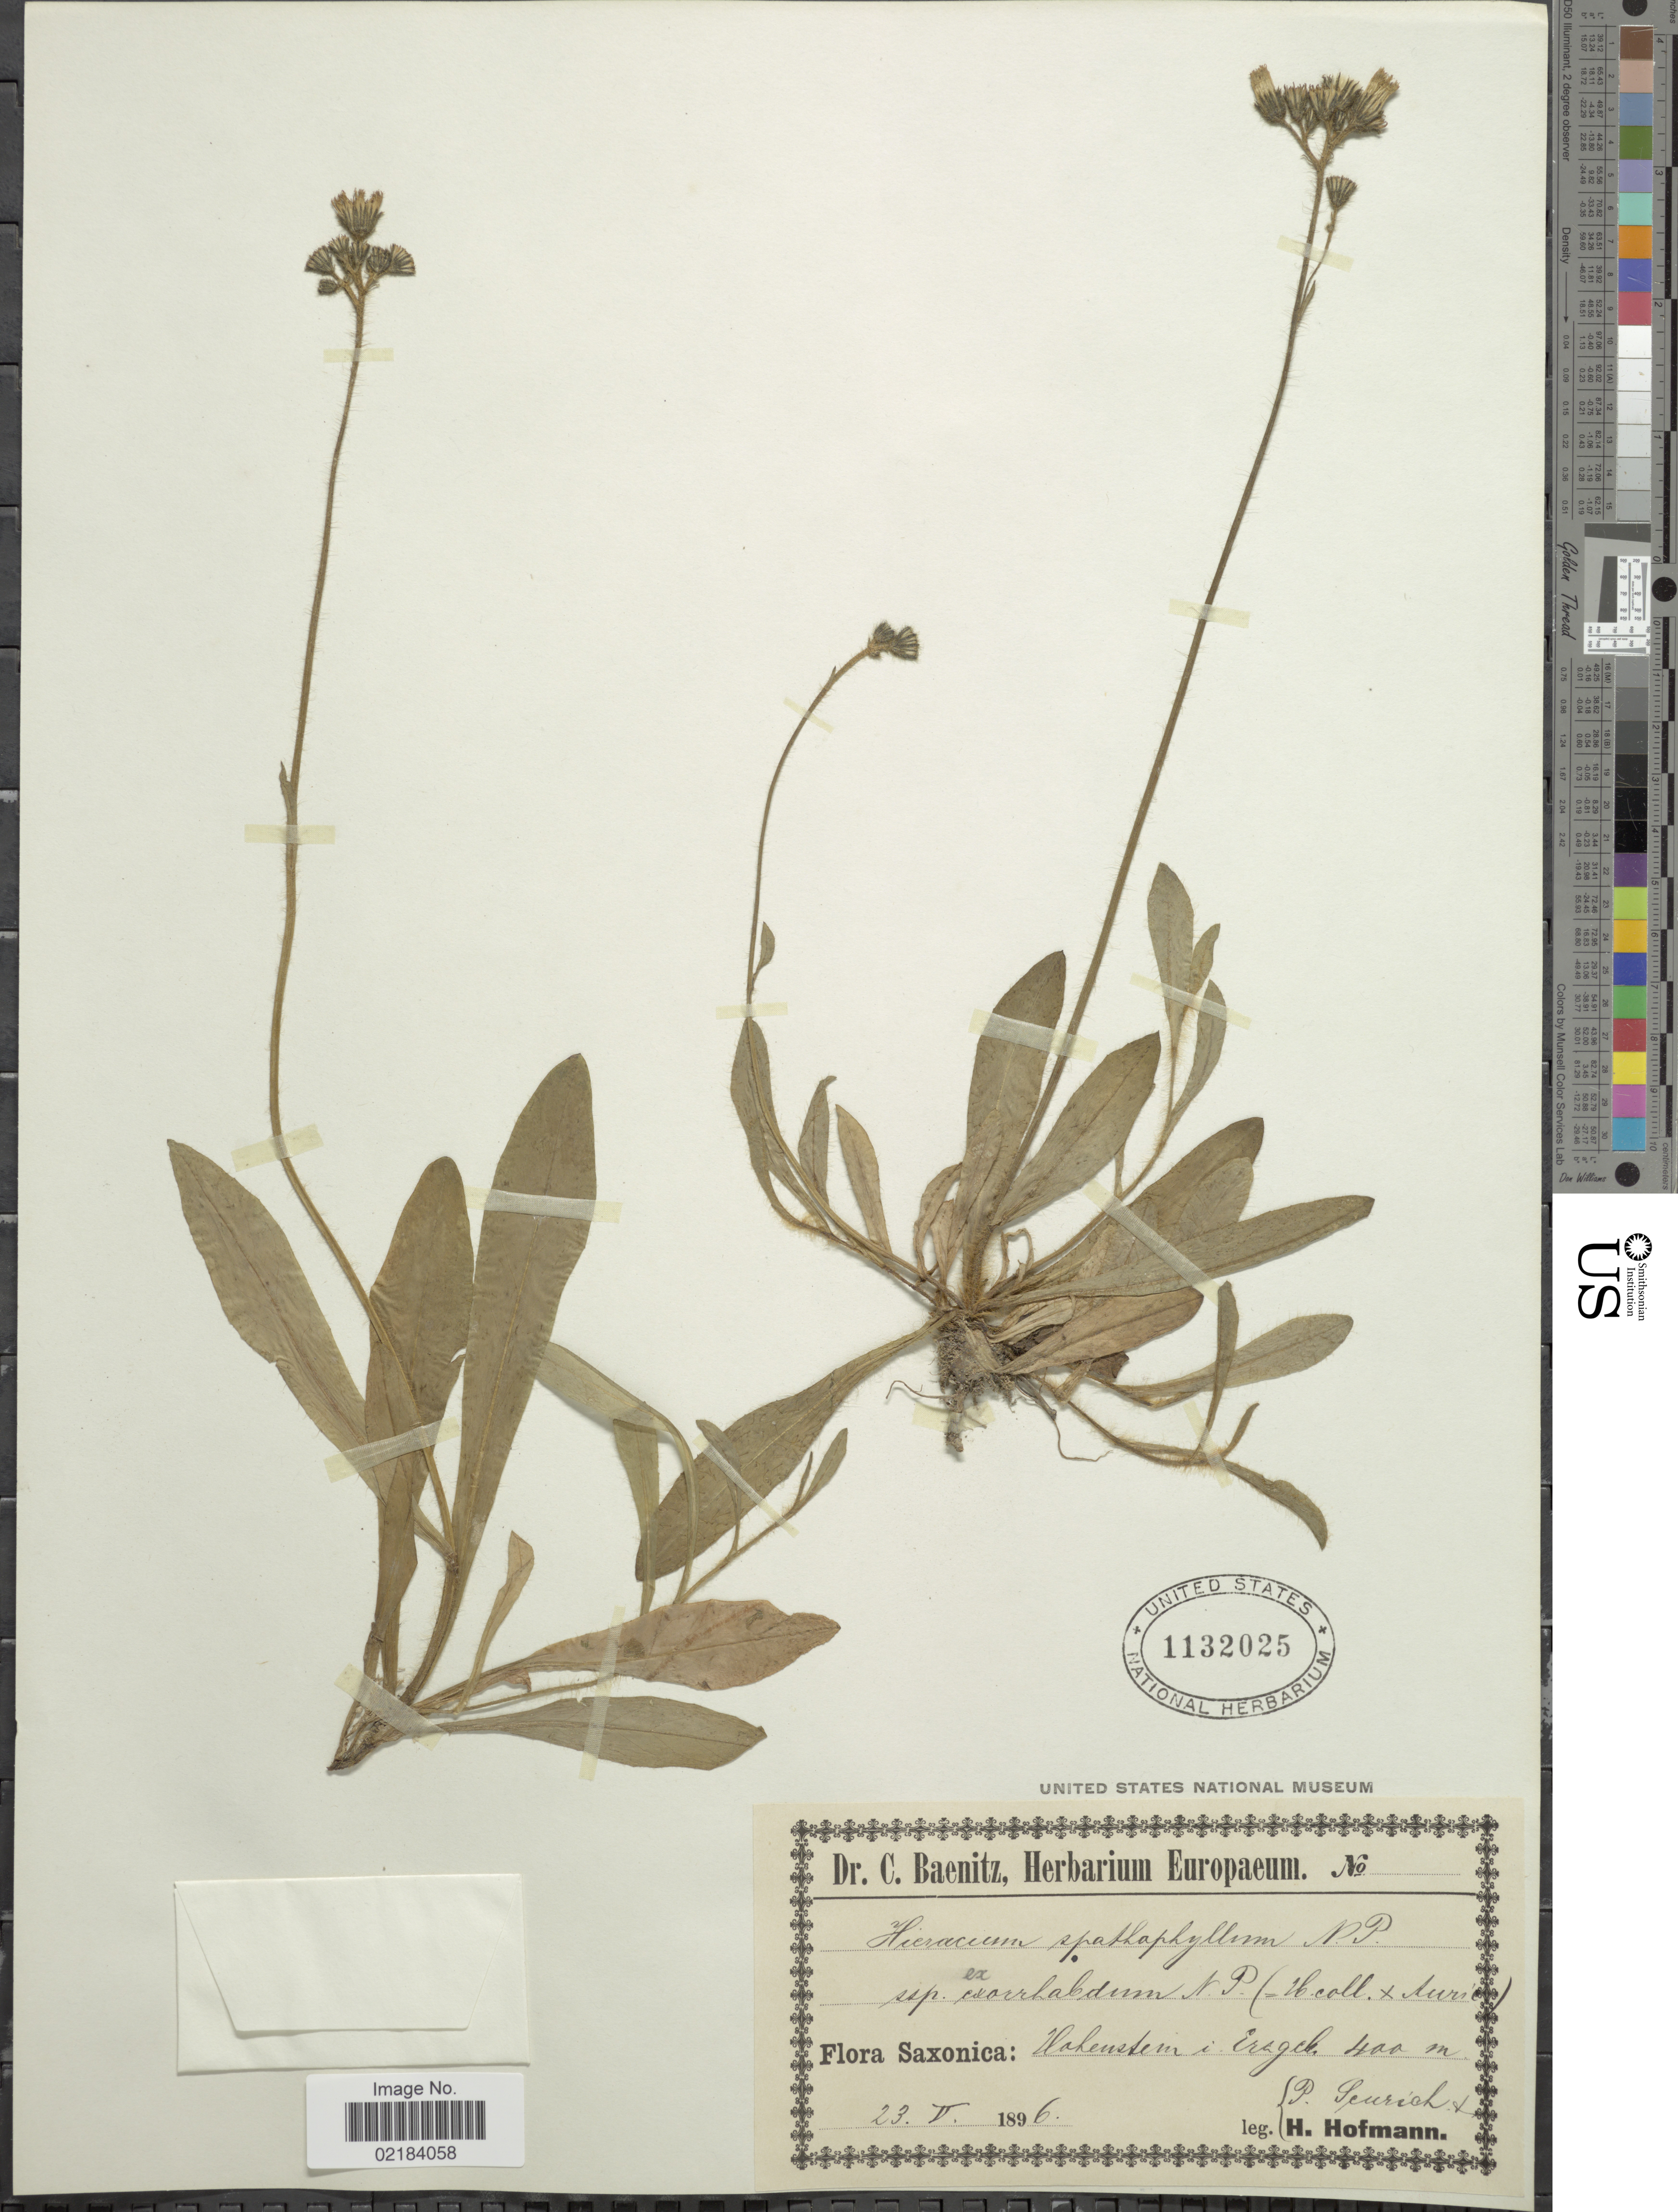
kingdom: Plantae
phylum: Tracheophyta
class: Magnoliopsida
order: Asterales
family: Asteraceae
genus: Pilosella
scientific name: Pilosella floribunda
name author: (Wimm. & Grab.) Fr. a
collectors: P. Scurich & H. Hofmann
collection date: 1896-05-23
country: Germany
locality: Saxonica: Hohenstein i [illegible text]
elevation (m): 400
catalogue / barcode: US 1132025